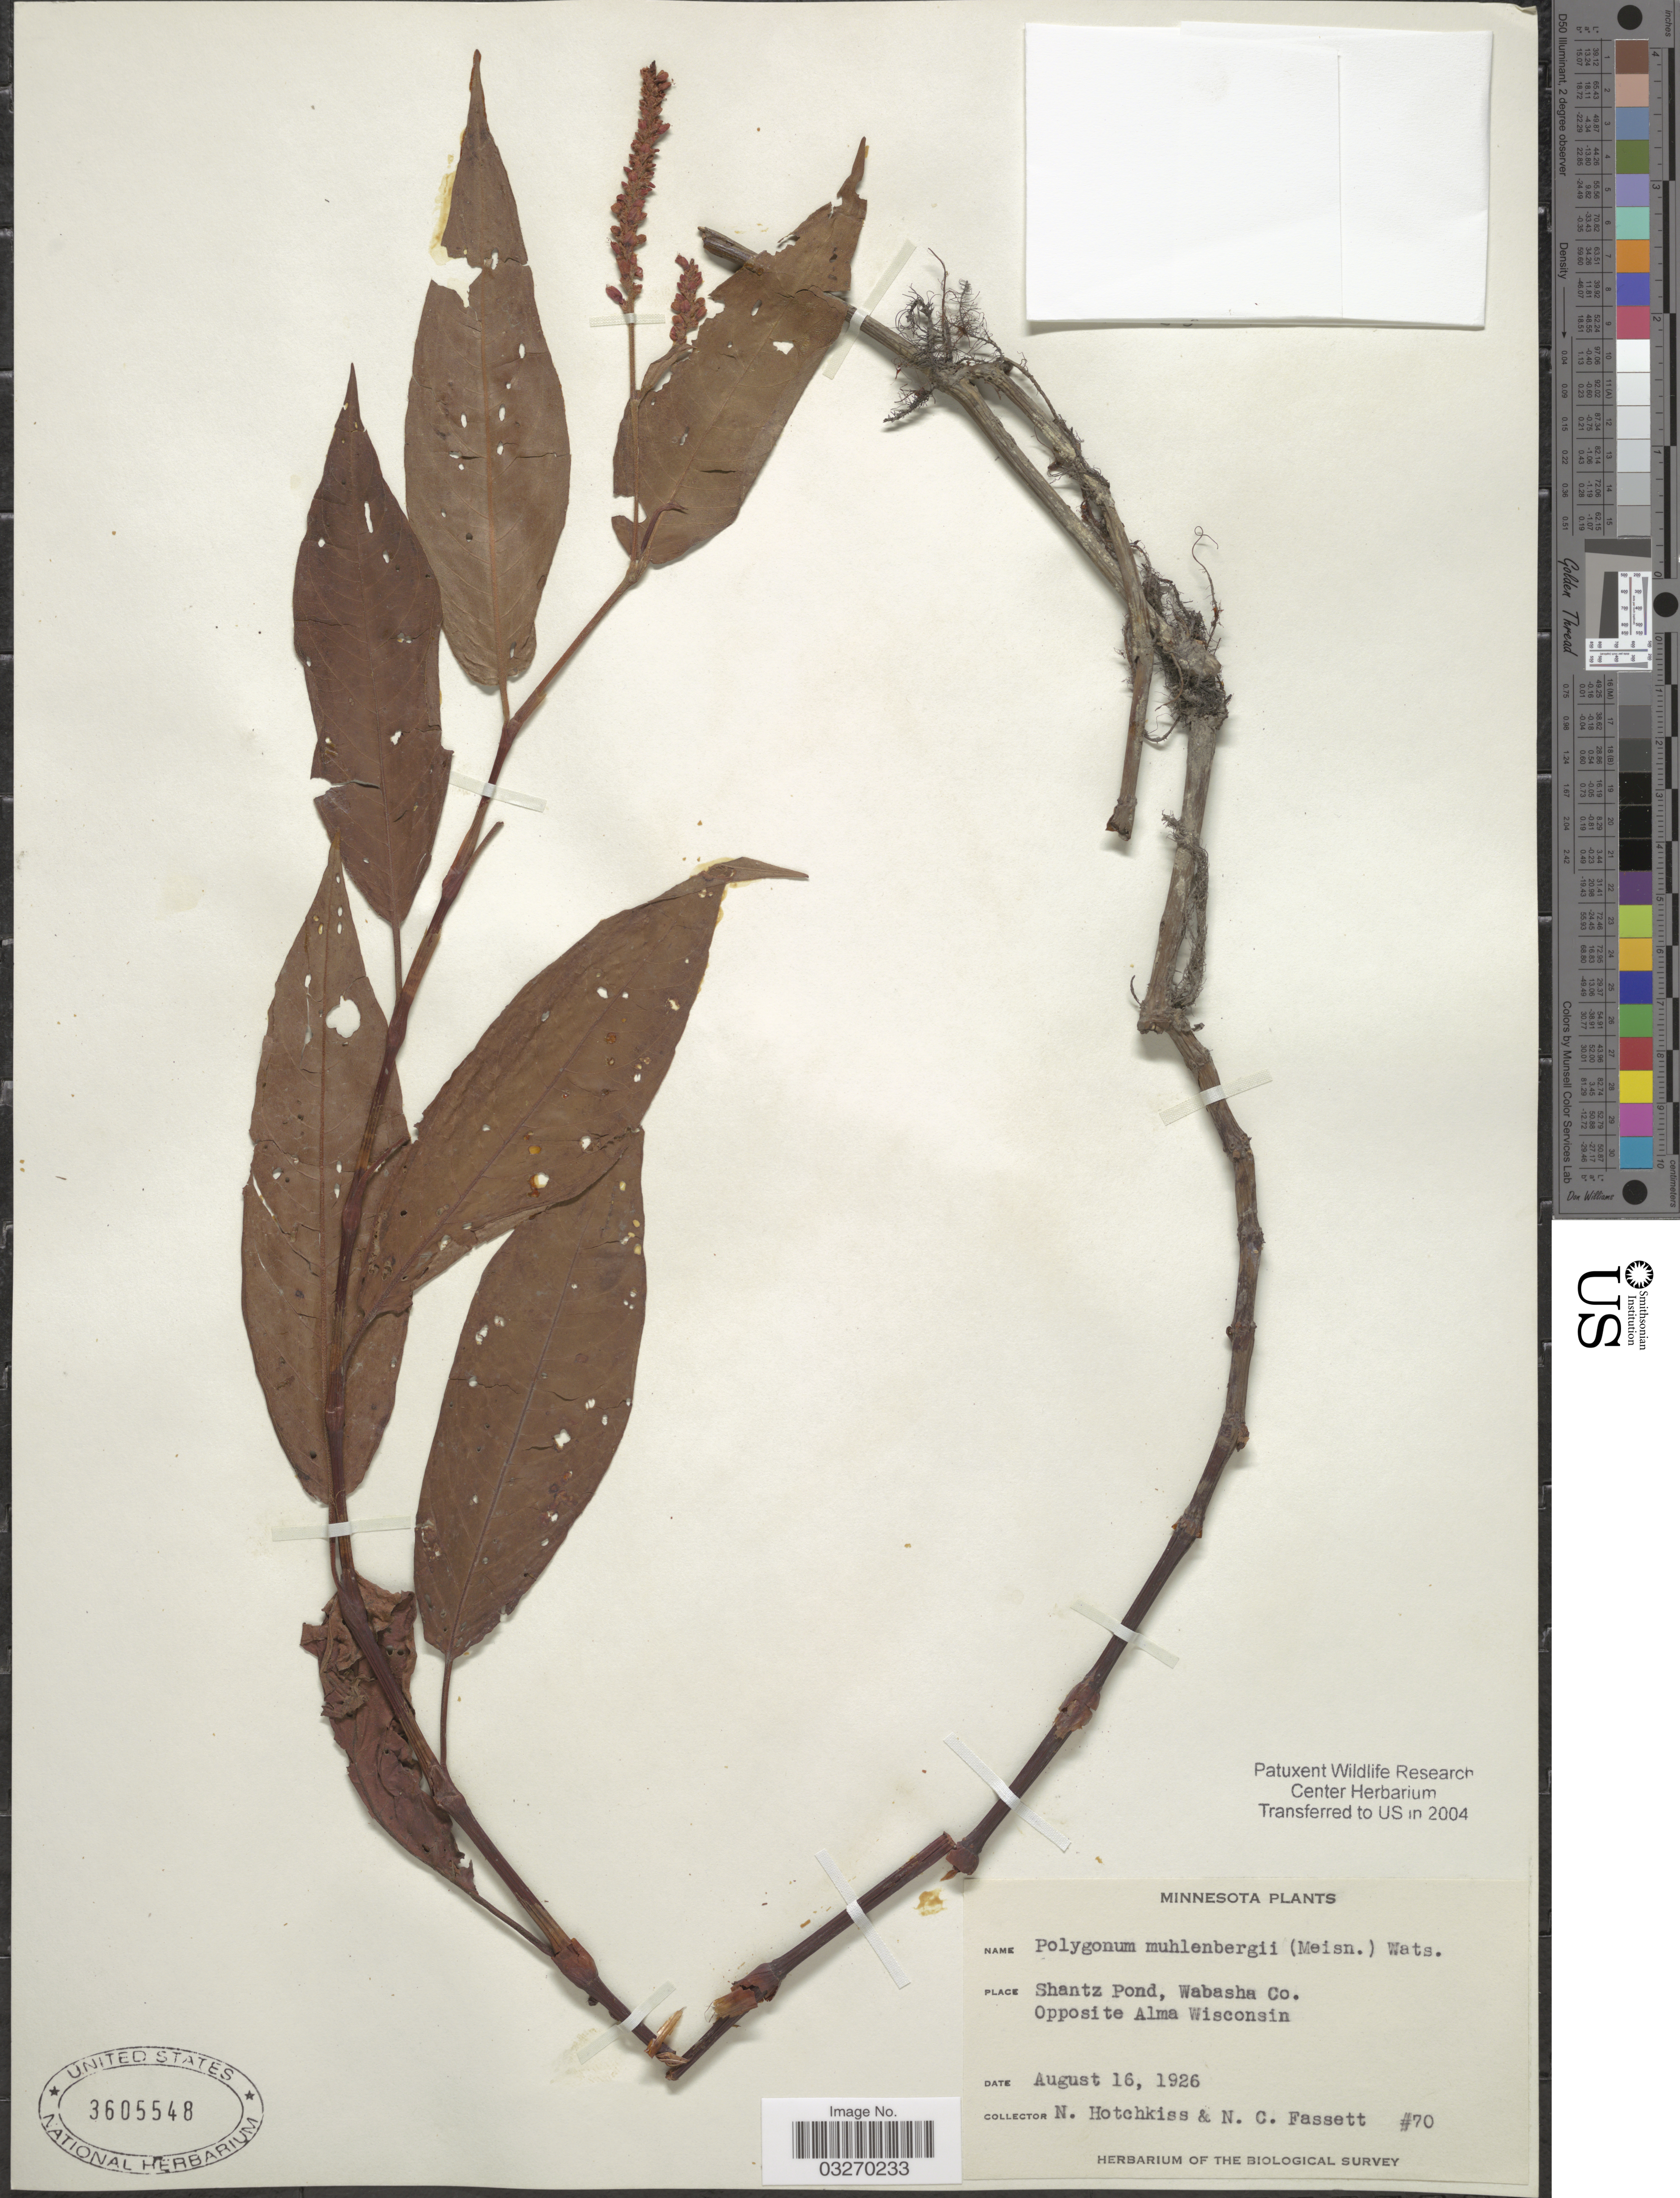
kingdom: Plantae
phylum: Tracheophyta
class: Magnoliopsida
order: Caryophyllales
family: Polygonaceae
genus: Persicaria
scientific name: Persicaria coccinea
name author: (Muhl. ex Willd.) Greene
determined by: Atha, D. E.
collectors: N. Hotchkiss & N. C. Fassett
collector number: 70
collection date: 1926-08-16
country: United States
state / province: Minnesota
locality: Shantz Pond, Wabasha Co. Oppodite Alma Wisconsin.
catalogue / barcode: US 3605548